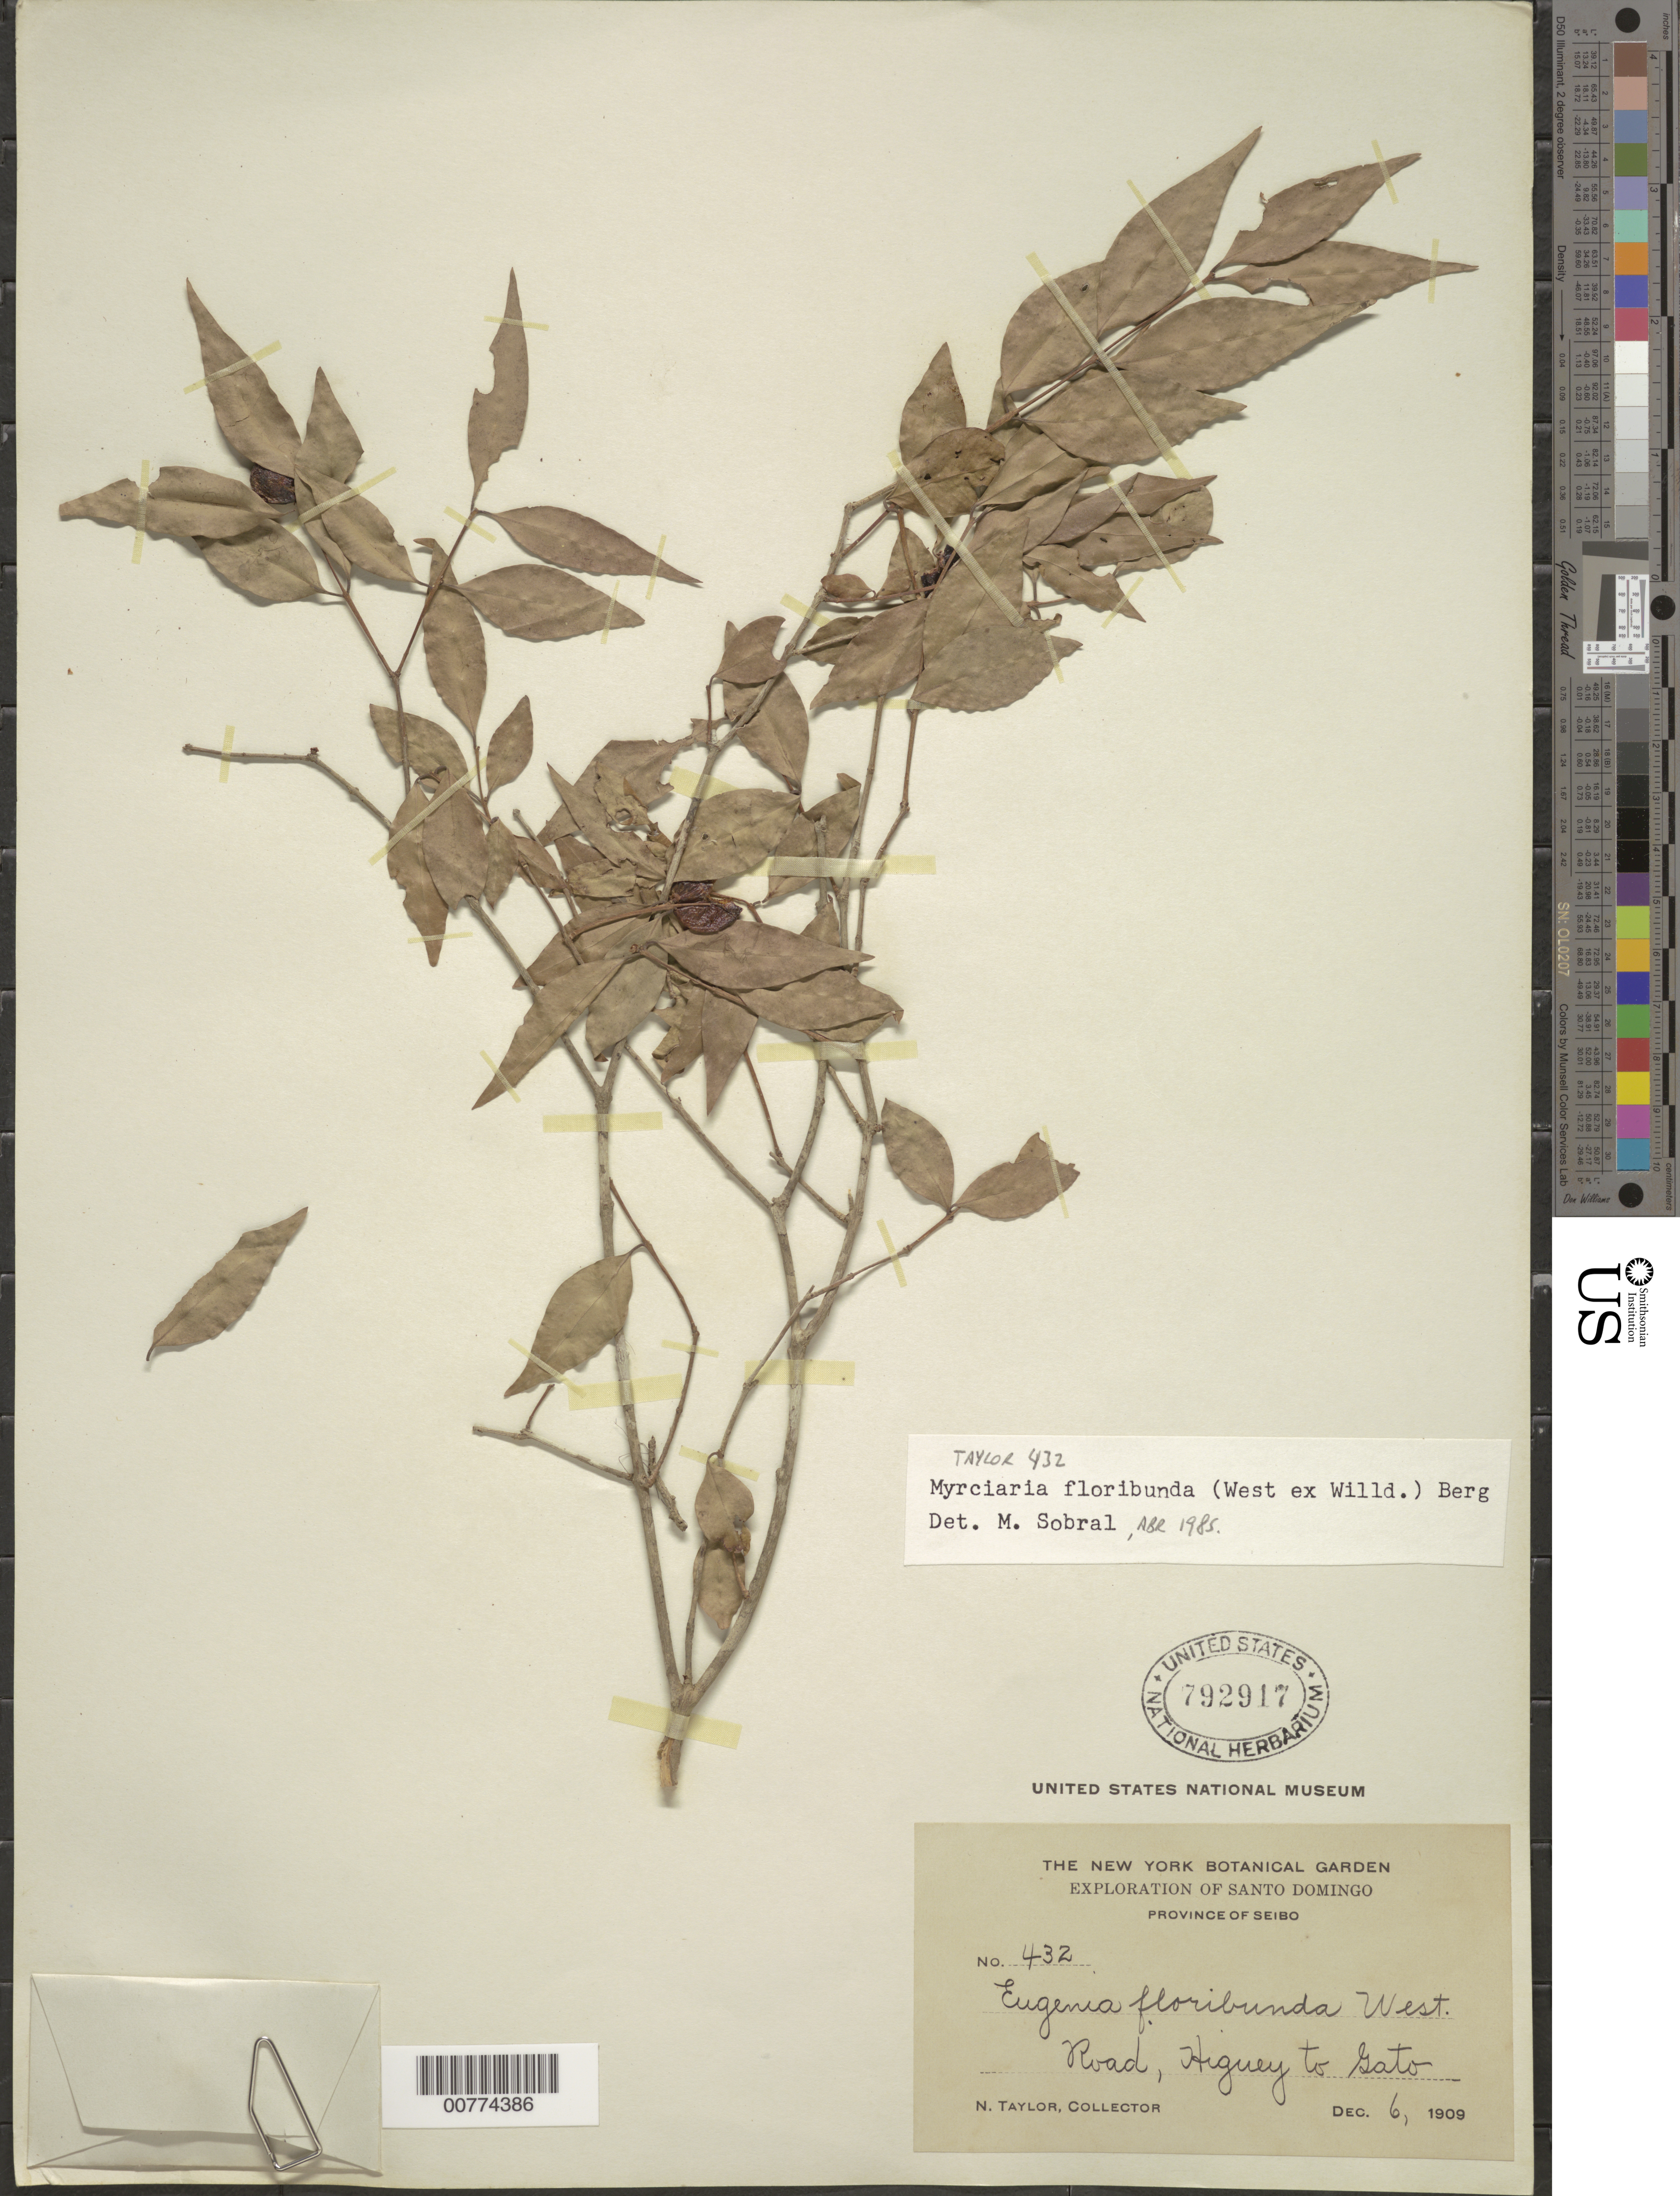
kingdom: Plantae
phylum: Tracheophyta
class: Magnoliopsida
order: Myrtales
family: Myrtaceae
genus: Myrciaria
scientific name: Myrciaria floribunda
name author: (H. West ex Willd.) O. Berg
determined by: Sobral, M.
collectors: N. Taylor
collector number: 432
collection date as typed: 06 Dec 1909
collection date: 1909-12-06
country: Dominican Republic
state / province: El Seibo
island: Hispaniola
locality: Road from Higuey to Gato.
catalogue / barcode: US 792917